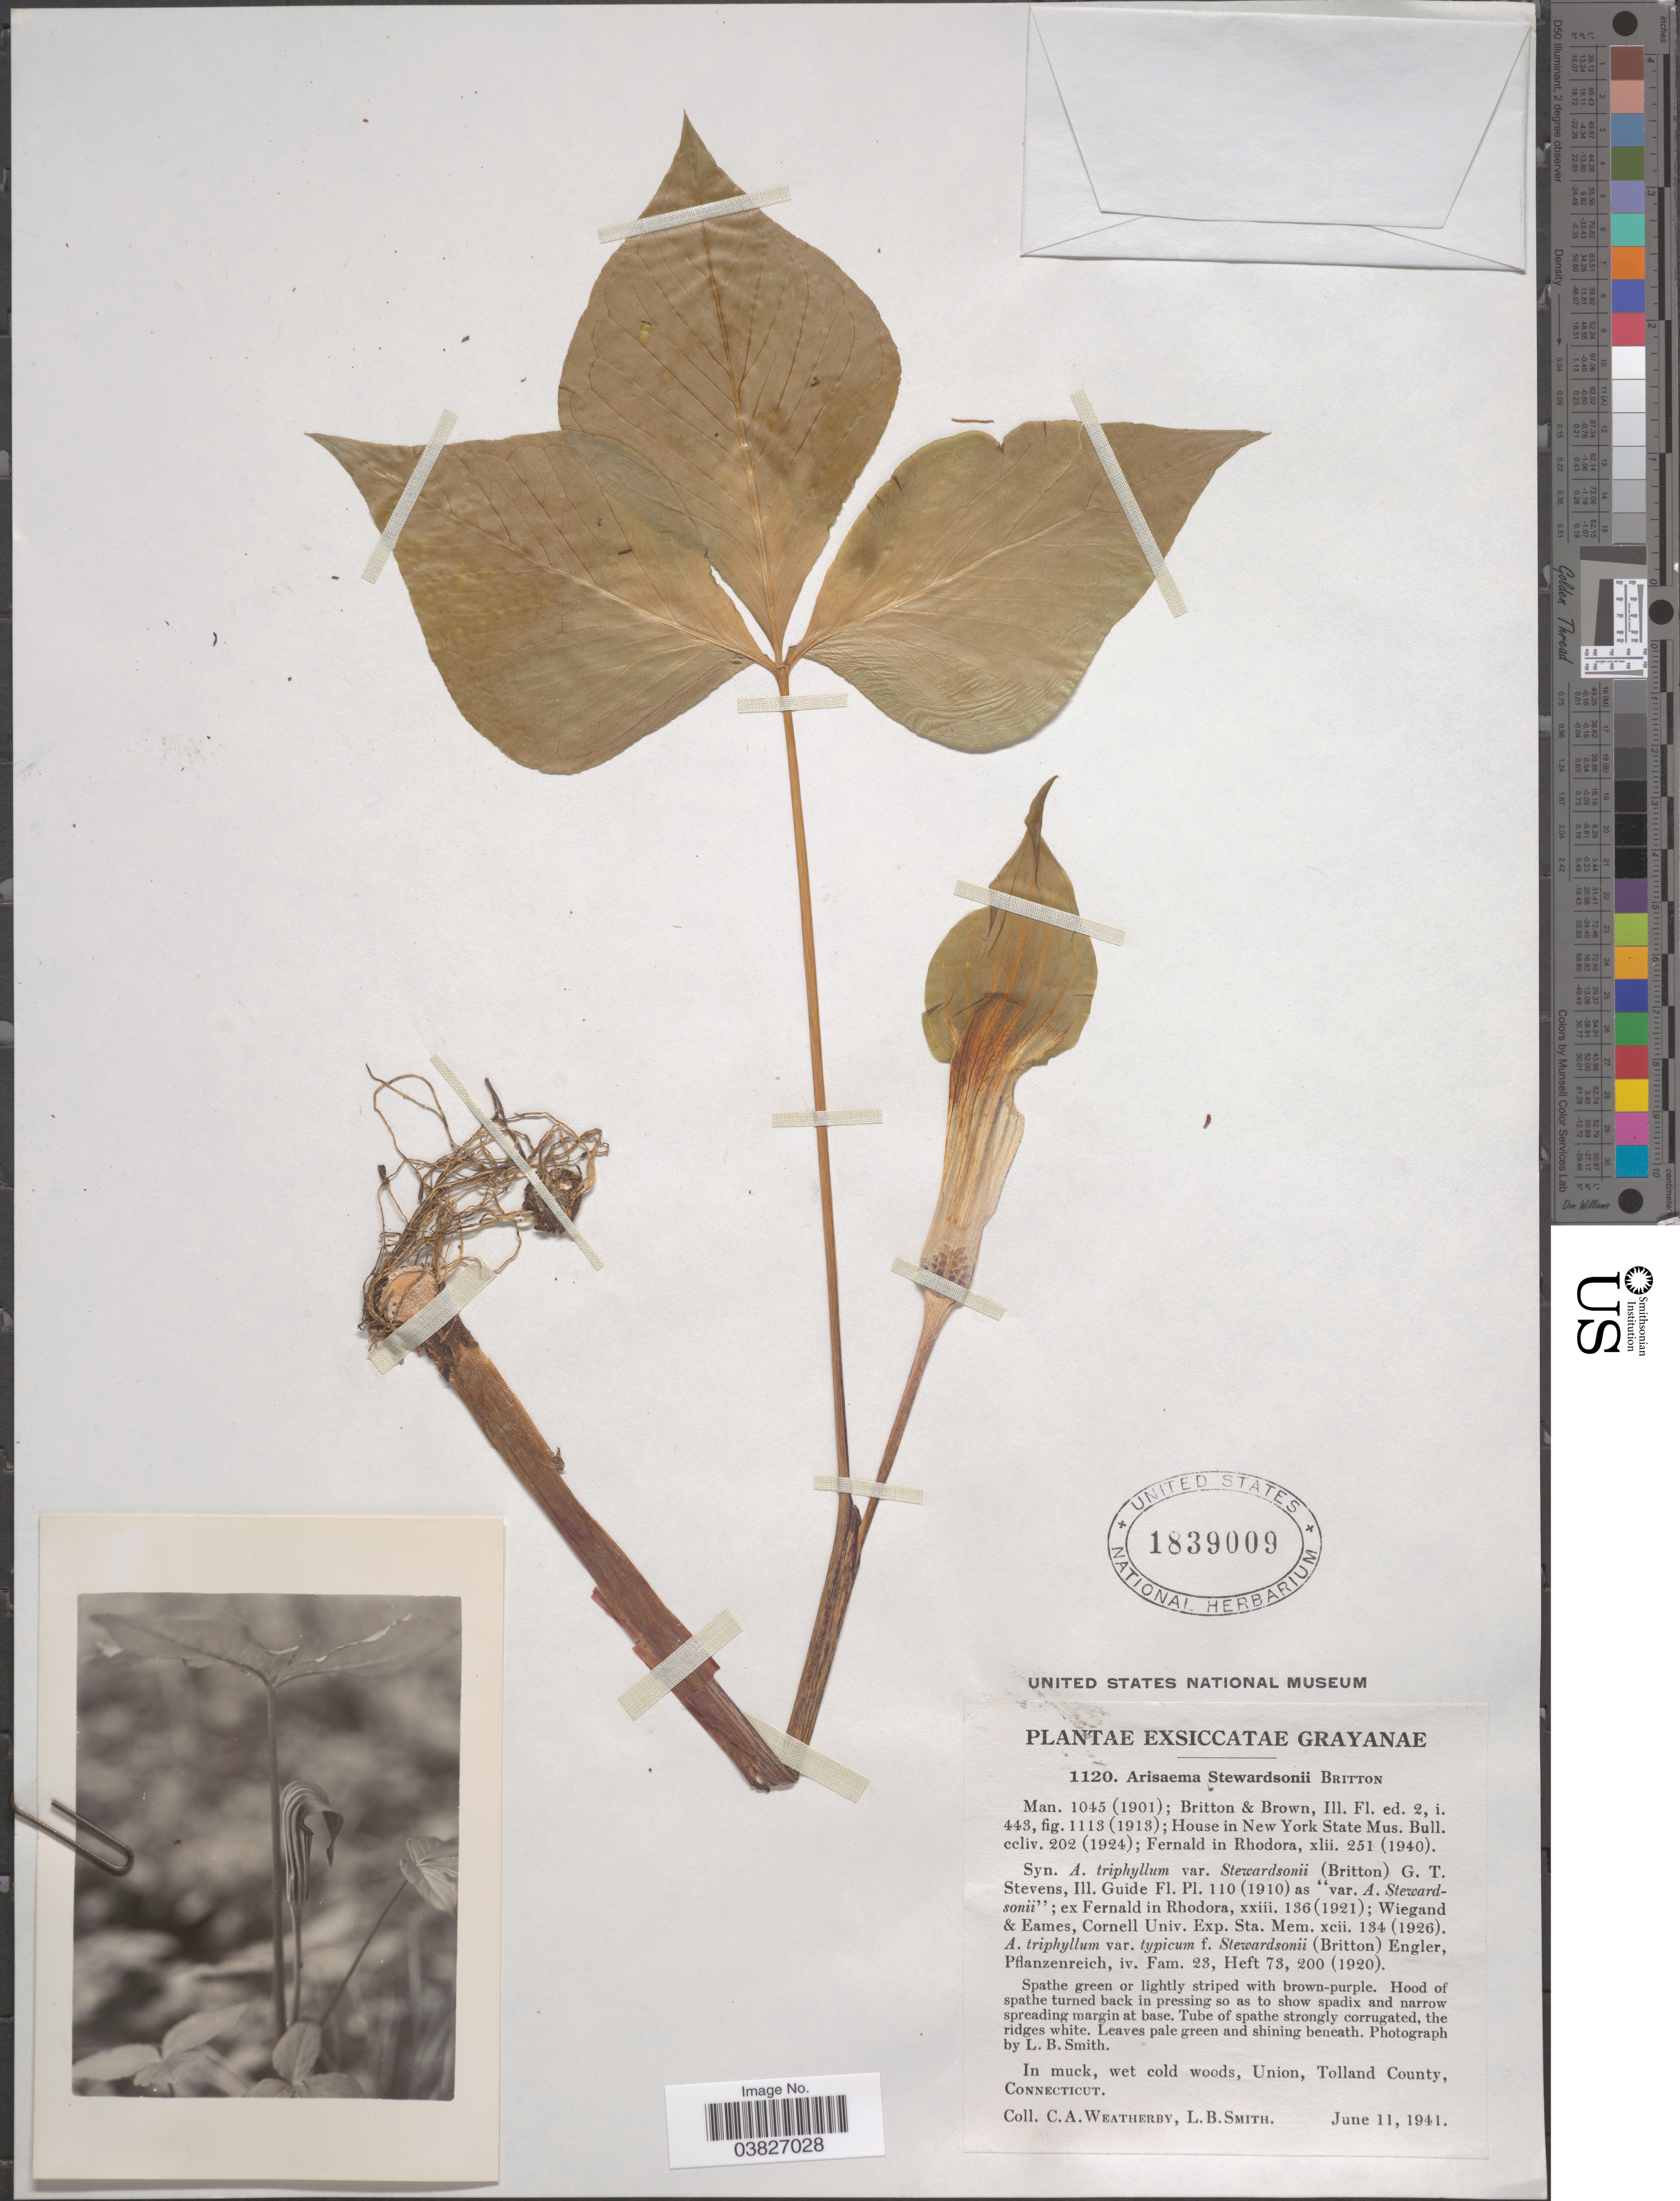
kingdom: Plantae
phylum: Tracheophyta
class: Liliopsida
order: Alismatales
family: Araceae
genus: Arisaema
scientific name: Arisaema stewardsonii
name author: Britton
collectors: C. A. Weatherby & L. Smith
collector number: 1120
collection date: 1941-06-11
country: United States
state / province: Connecticut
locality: In muck, wet cold woods, Union, Tolland County.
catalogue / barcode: US 1839009